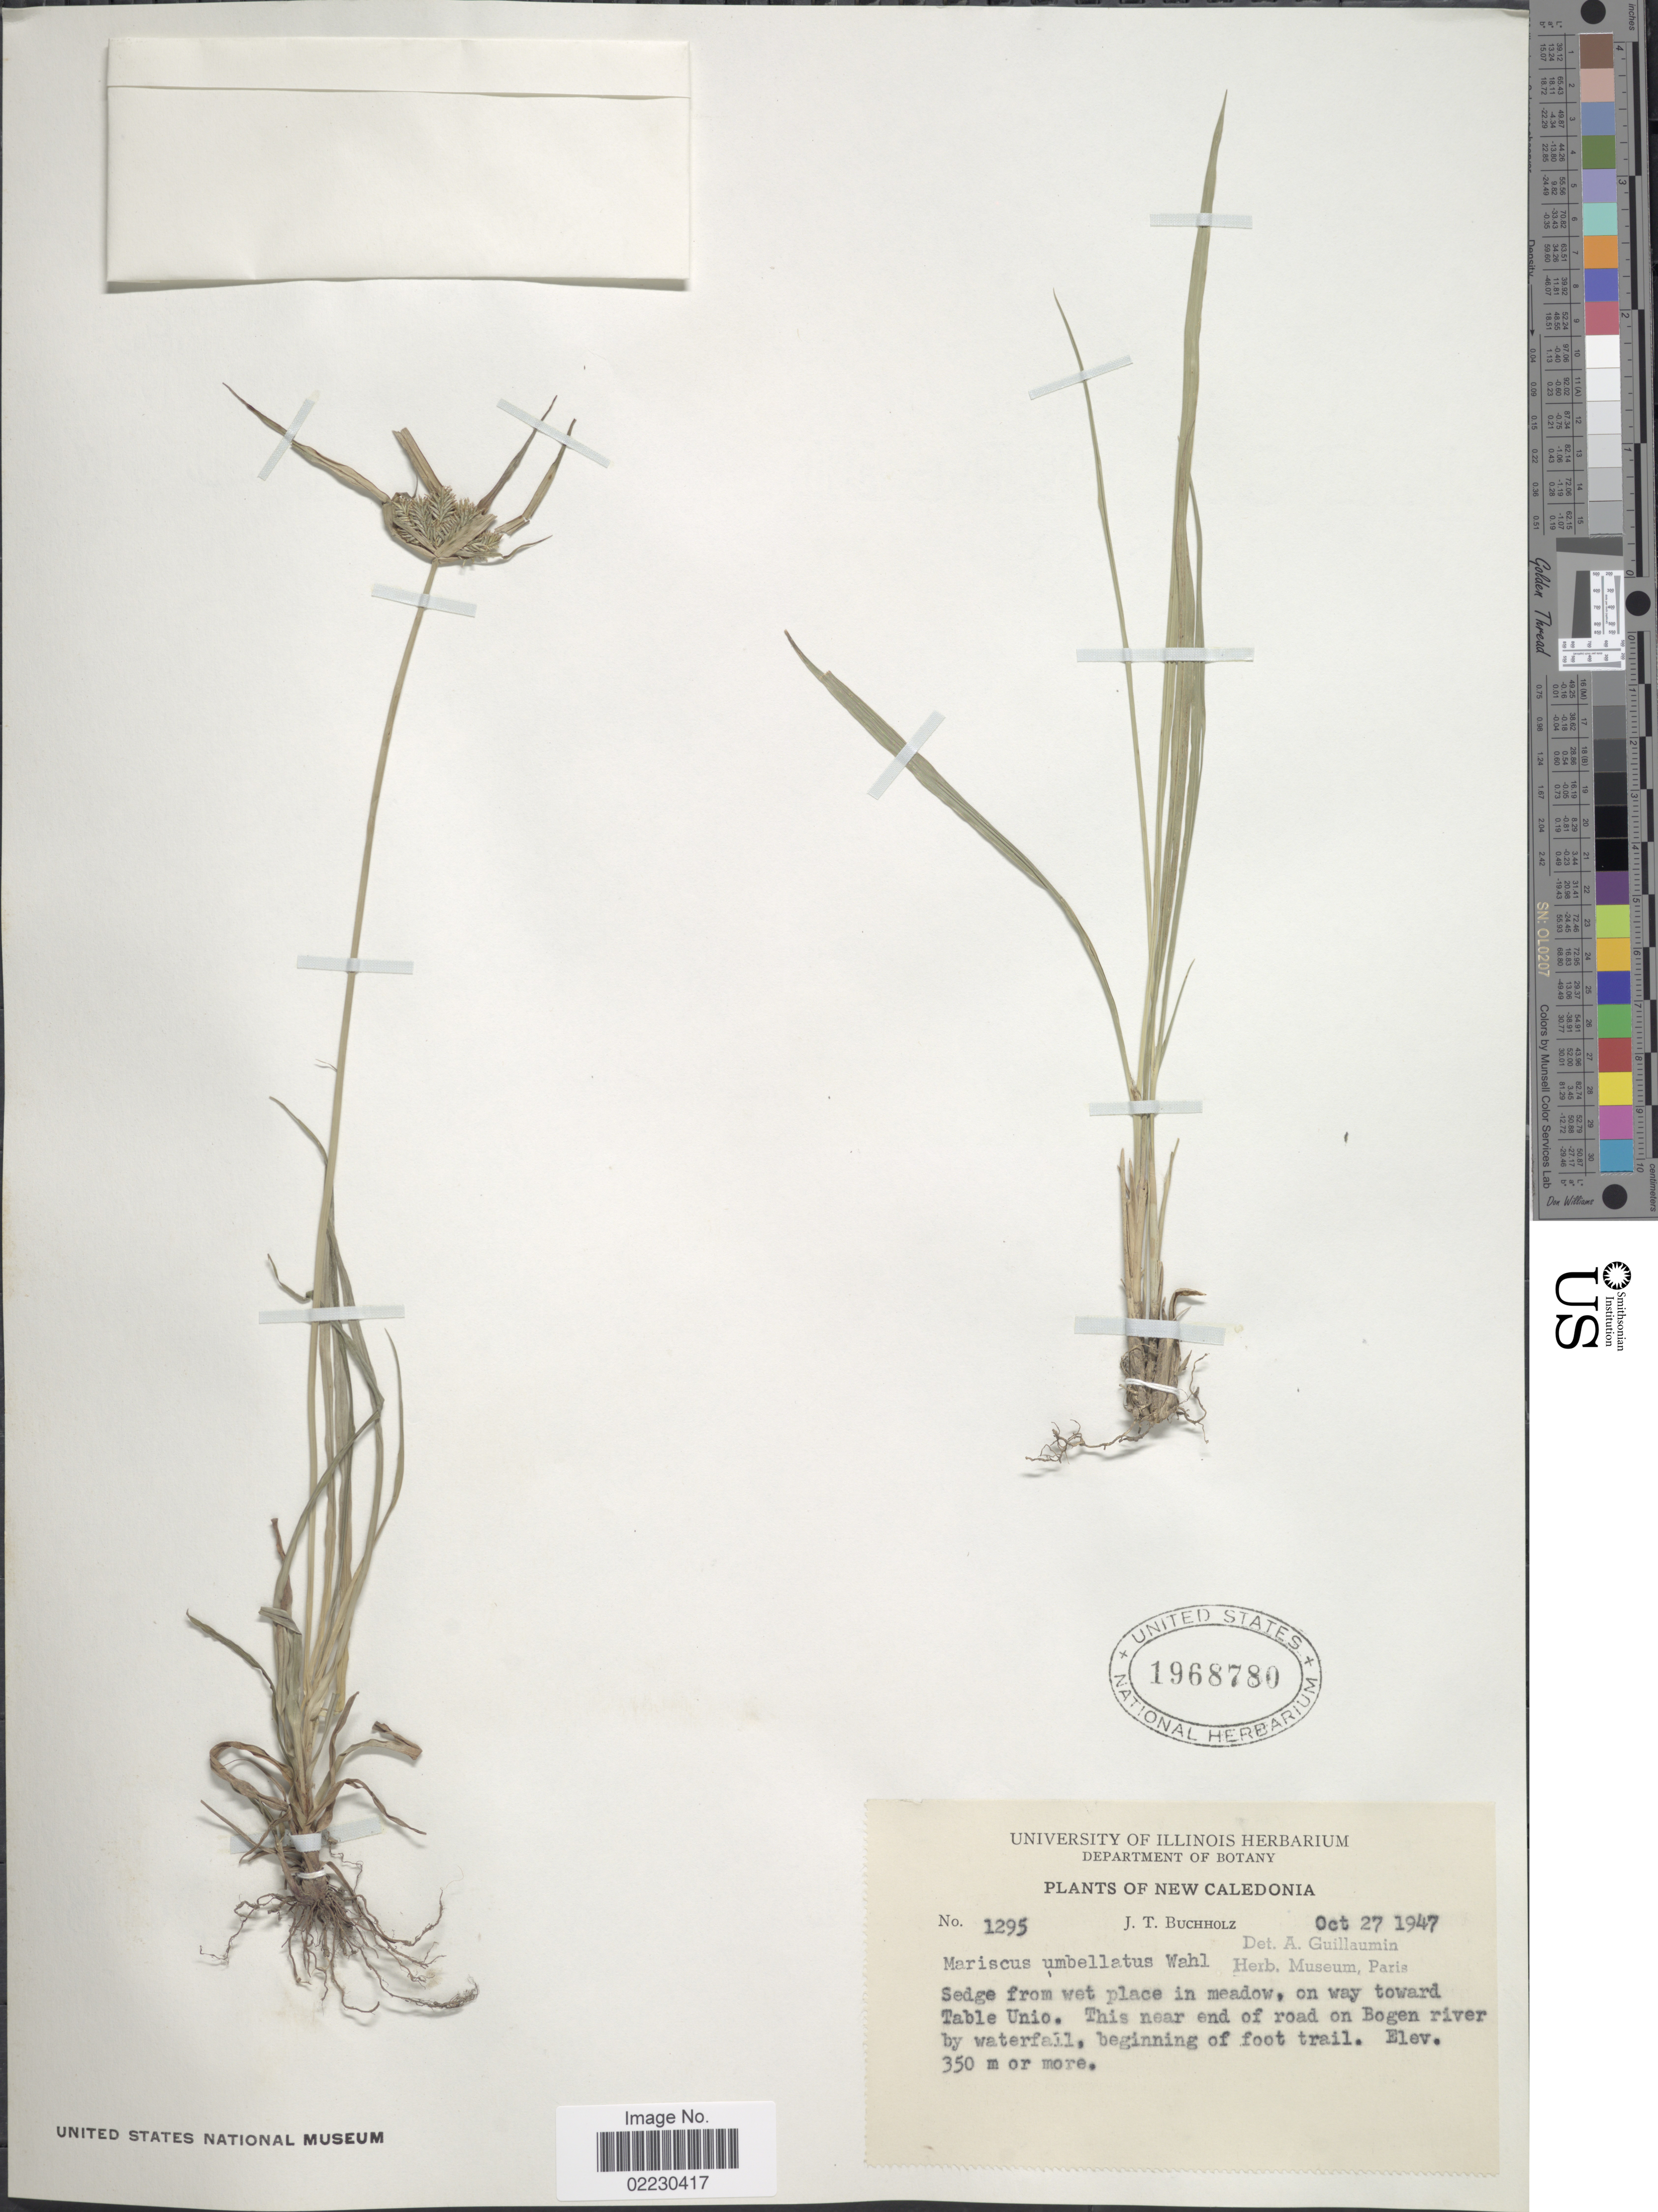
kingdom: Plantae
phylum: Tracheophyta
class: Liliopsida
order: Poales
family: Cyperaceae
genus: Cyperus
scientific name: Cyperus cyperinus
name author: (Retz.) Valck. Sur.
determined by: Strong, Mark T., (BOT), Smithsonian Institution - National Museum of Natural History (UNITED STATES)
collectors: J. T. Buchholz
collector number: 1295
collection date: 1947-10-27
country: New Caledonia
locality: On way toward Table Unio. This near end of road on Bogen river by waterfall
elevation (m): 350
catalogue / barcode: US 1968780